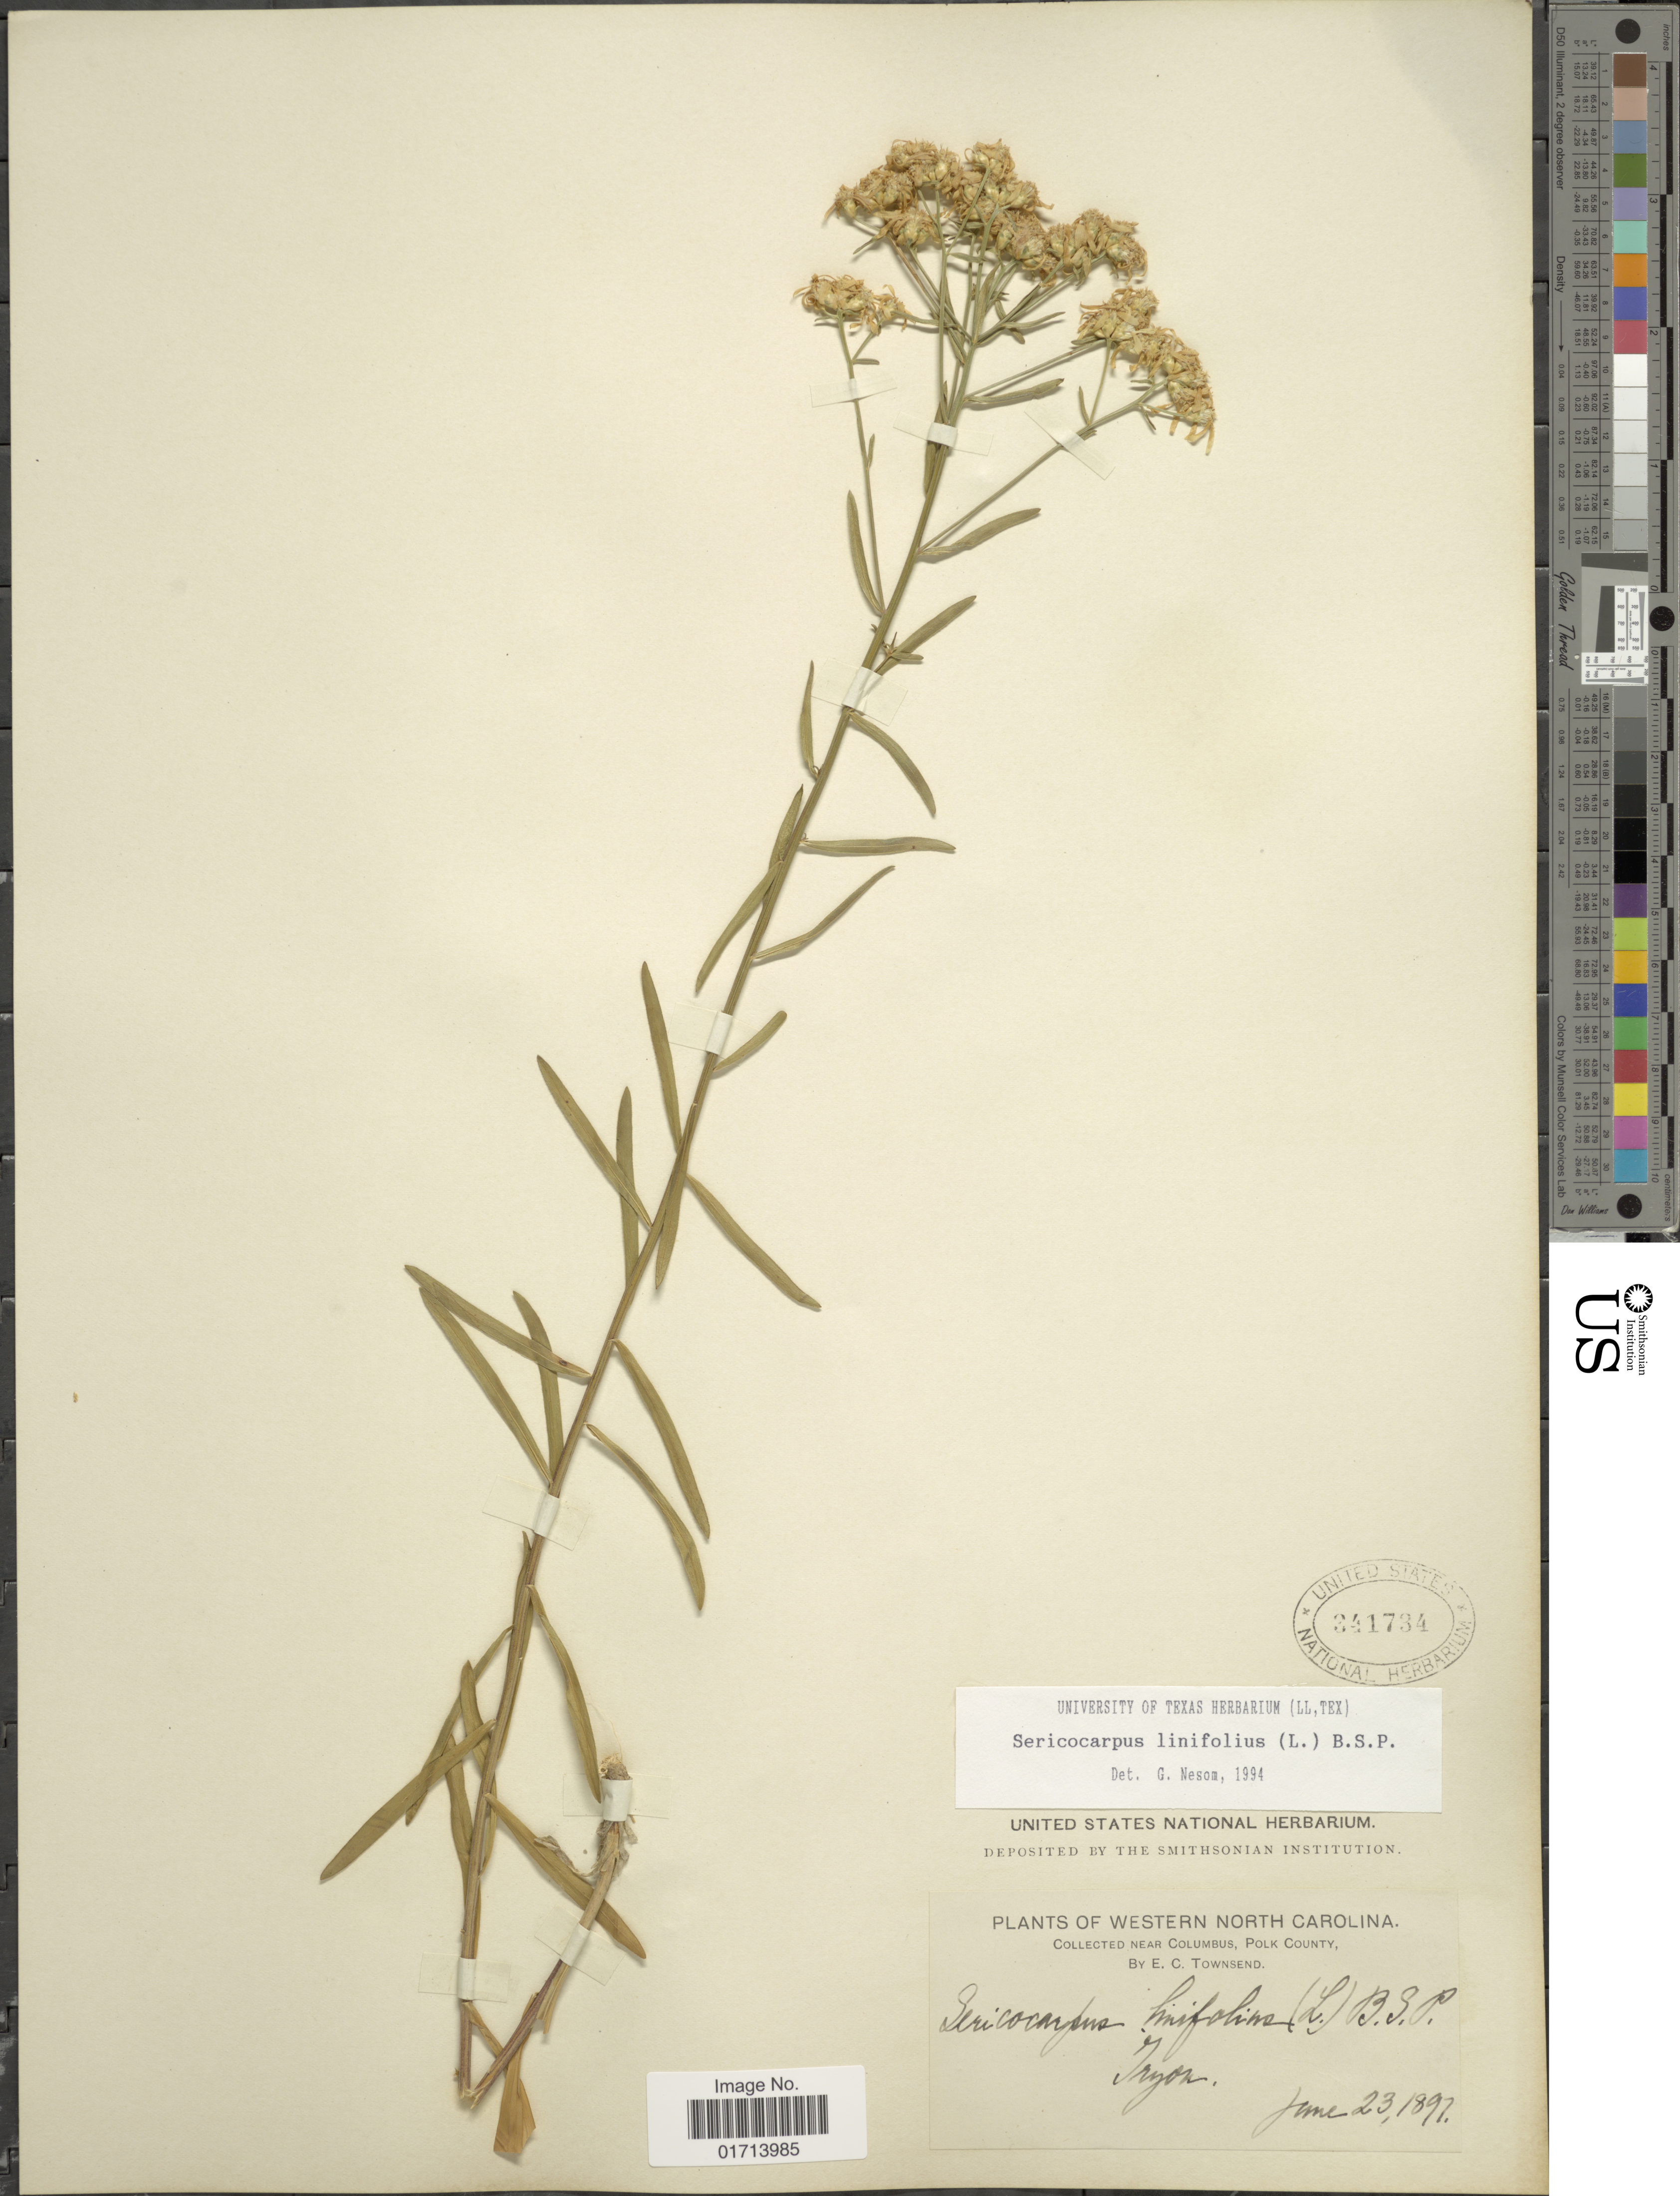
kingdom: Plantae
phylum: Tracheophyta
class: Magnoliopsida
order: Asterales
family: Asteraceae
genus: Sericocarpus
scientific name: Sericocarpus linifolius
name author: (L.) Britton, Stearns & Poggenb.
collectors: E. C. Townsend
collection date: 1897-06-23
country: United States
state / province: North Carolina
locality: Western North Carolina, near Columbus, Polk County, Tryon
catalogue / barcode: US 341734